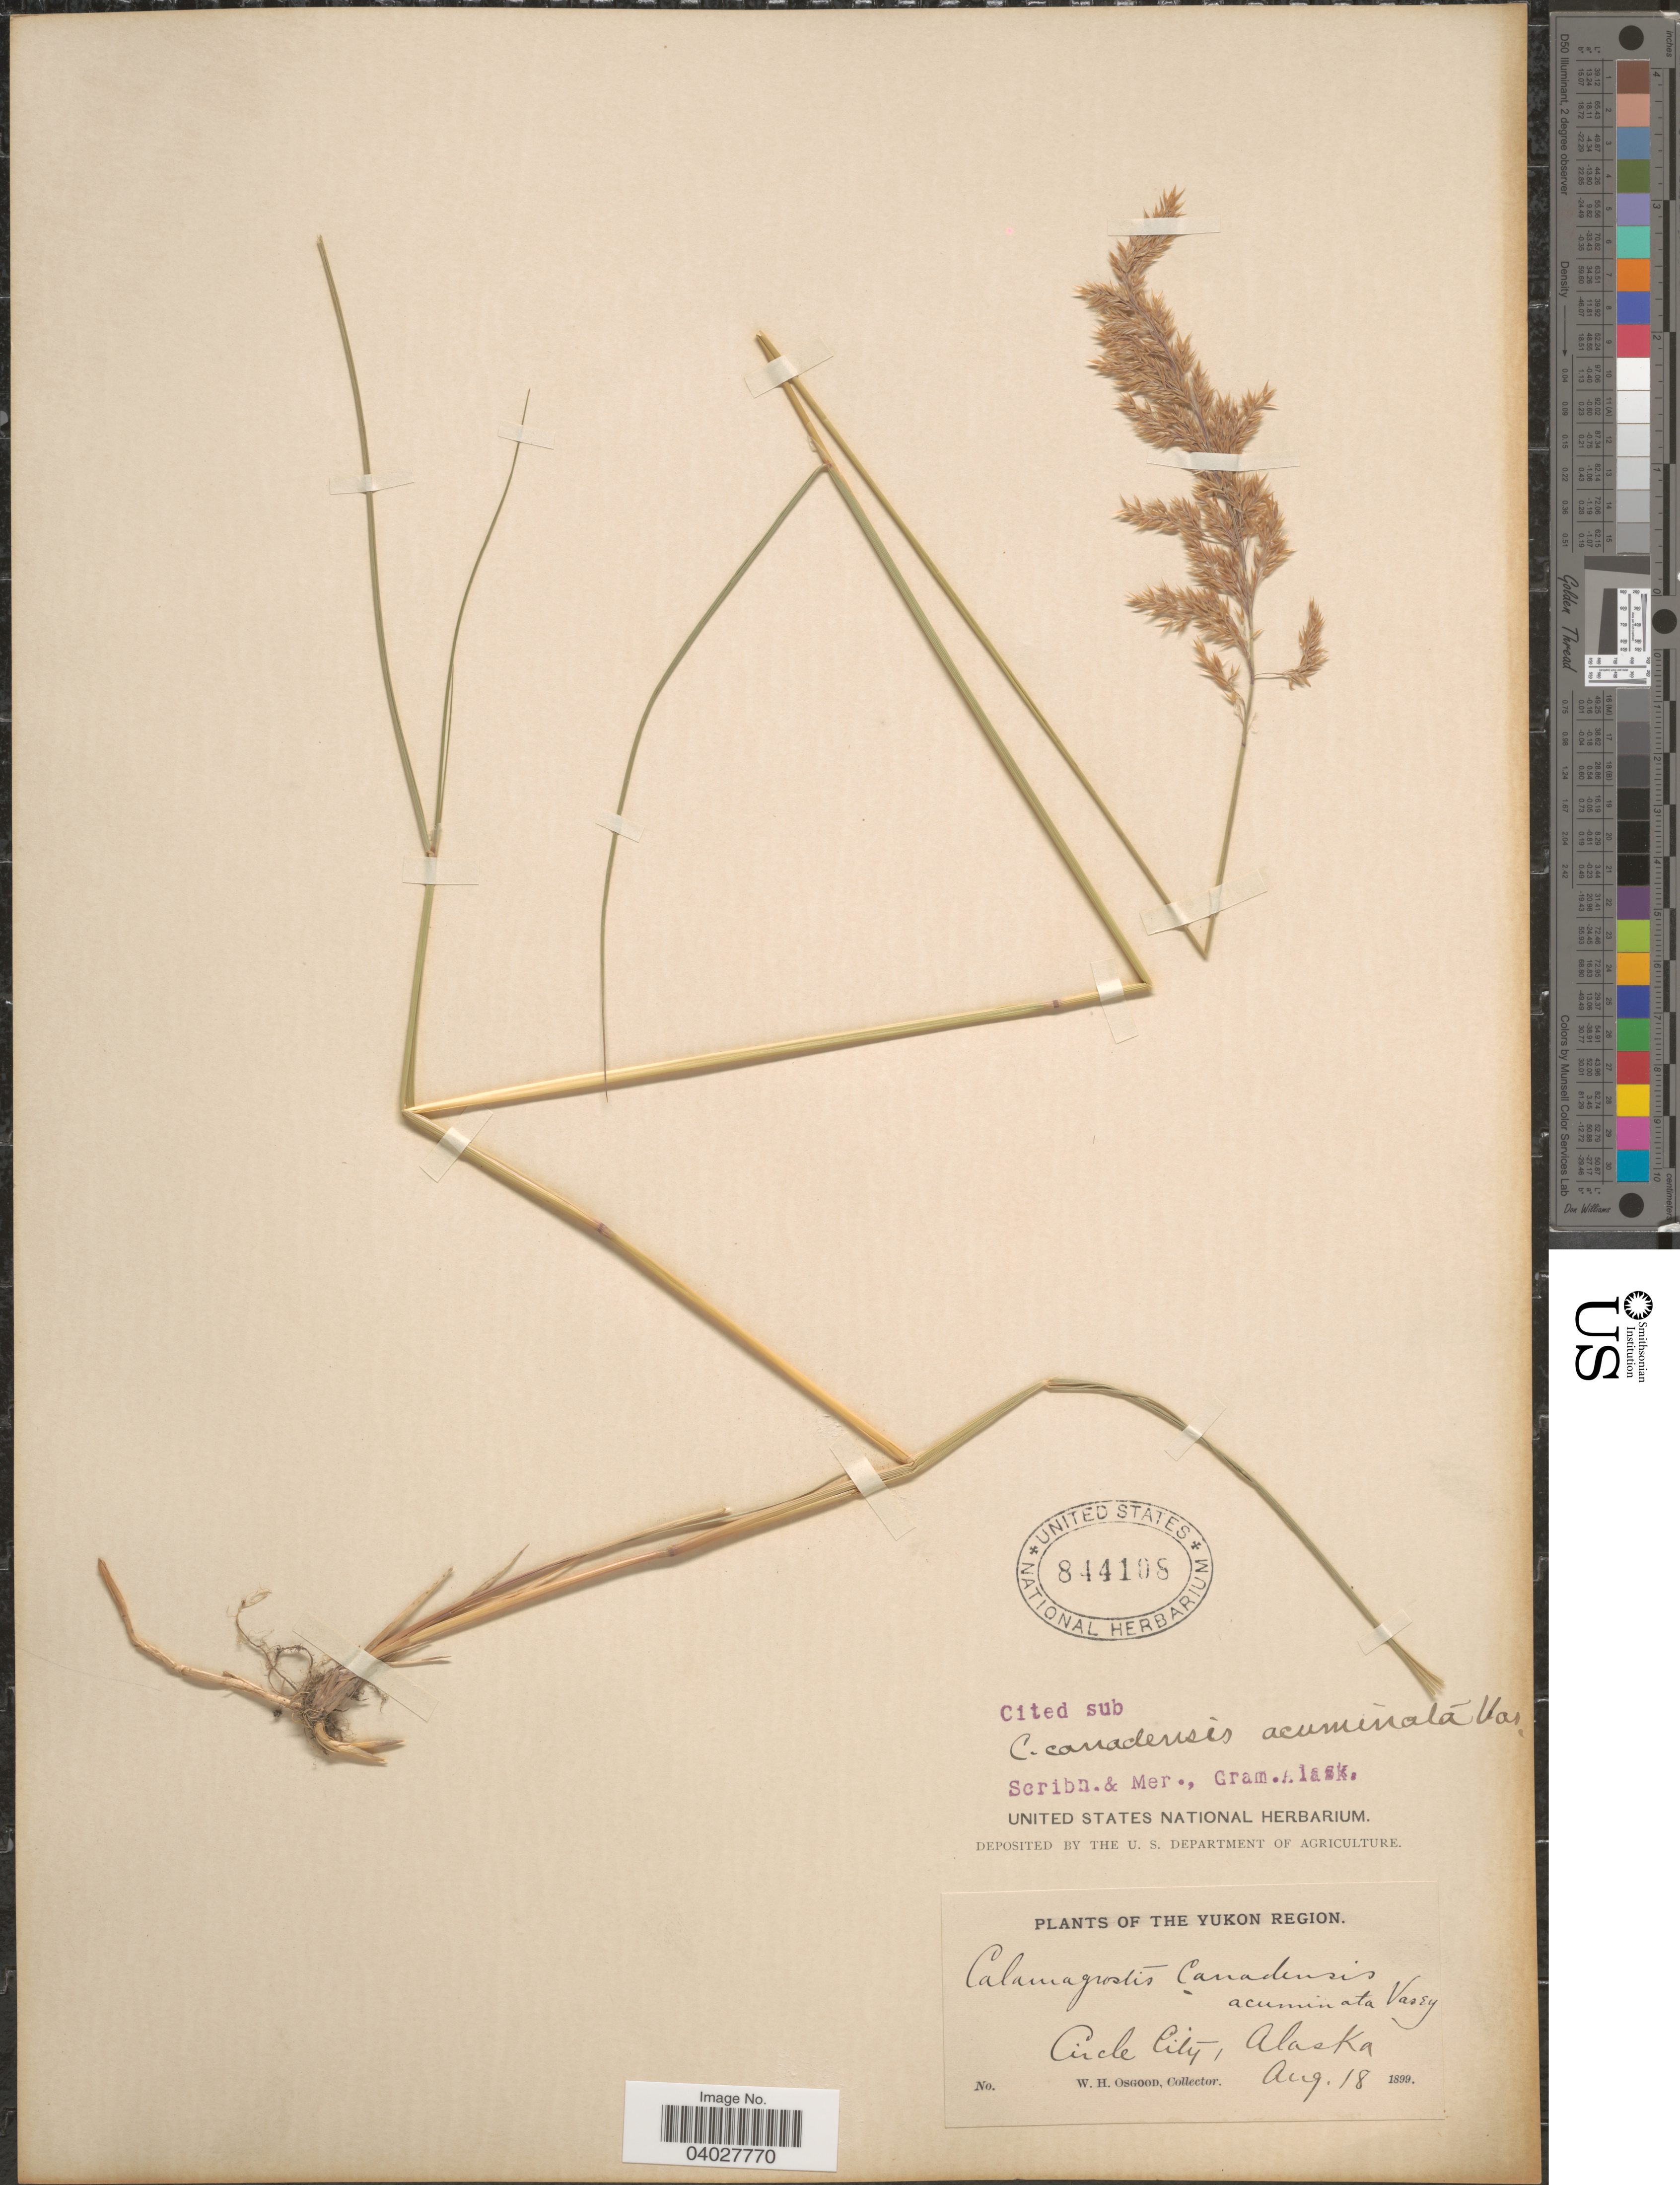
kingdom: Plantae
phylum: Tracheophyta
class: Liliopsida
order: Poales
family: Poaceae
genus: Calamagrostis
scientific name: Calamagrostis canadensis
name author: (Michx.) P. Beauv.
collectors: W. Osgood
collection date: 1899-08-18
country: United States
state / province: Alaska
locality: Yukon Region. Circle City.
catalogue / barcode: US 844108